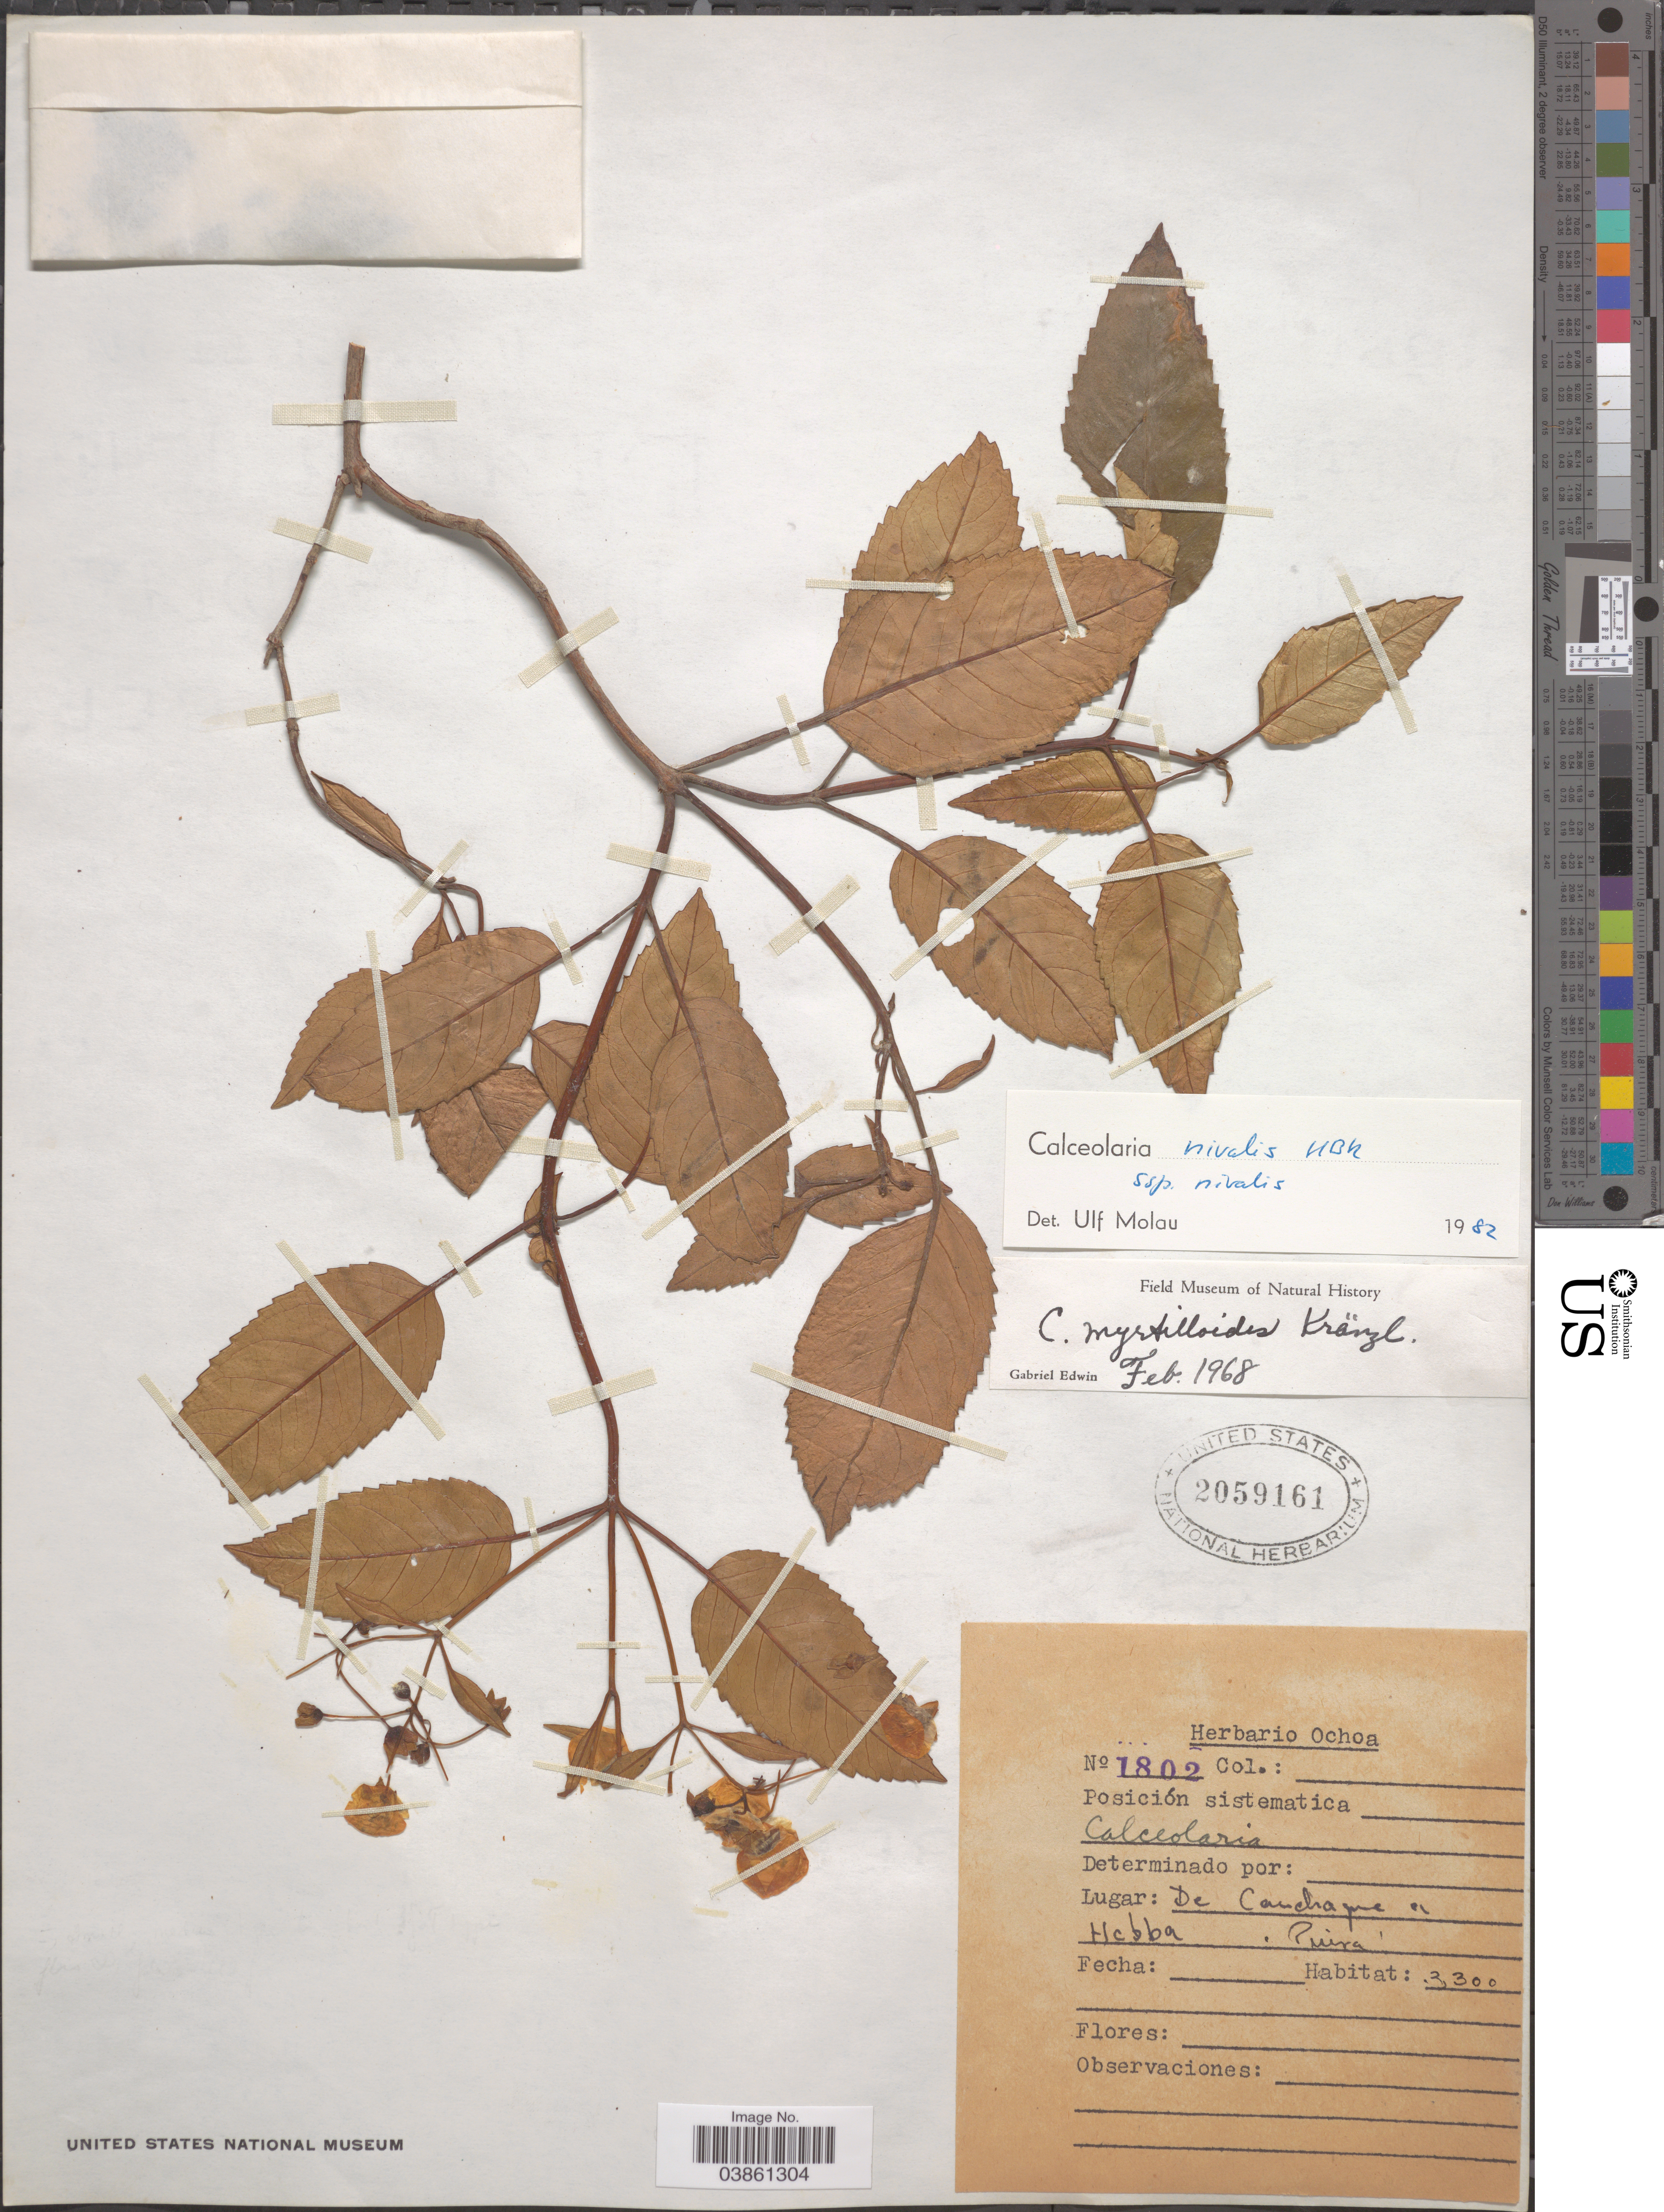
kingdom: Plantae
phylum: Tracheophyta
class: Magnoliopsida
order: Lamiales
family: Calceolariaceae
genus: Calceolaria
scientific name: Calceolaria nivalis subsp. nivalis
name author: Kunth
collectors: ex herb. Ochoa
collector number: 1802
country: Peru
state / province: Piura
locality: De Canchaque a Hebba.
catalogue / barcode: US 2059161